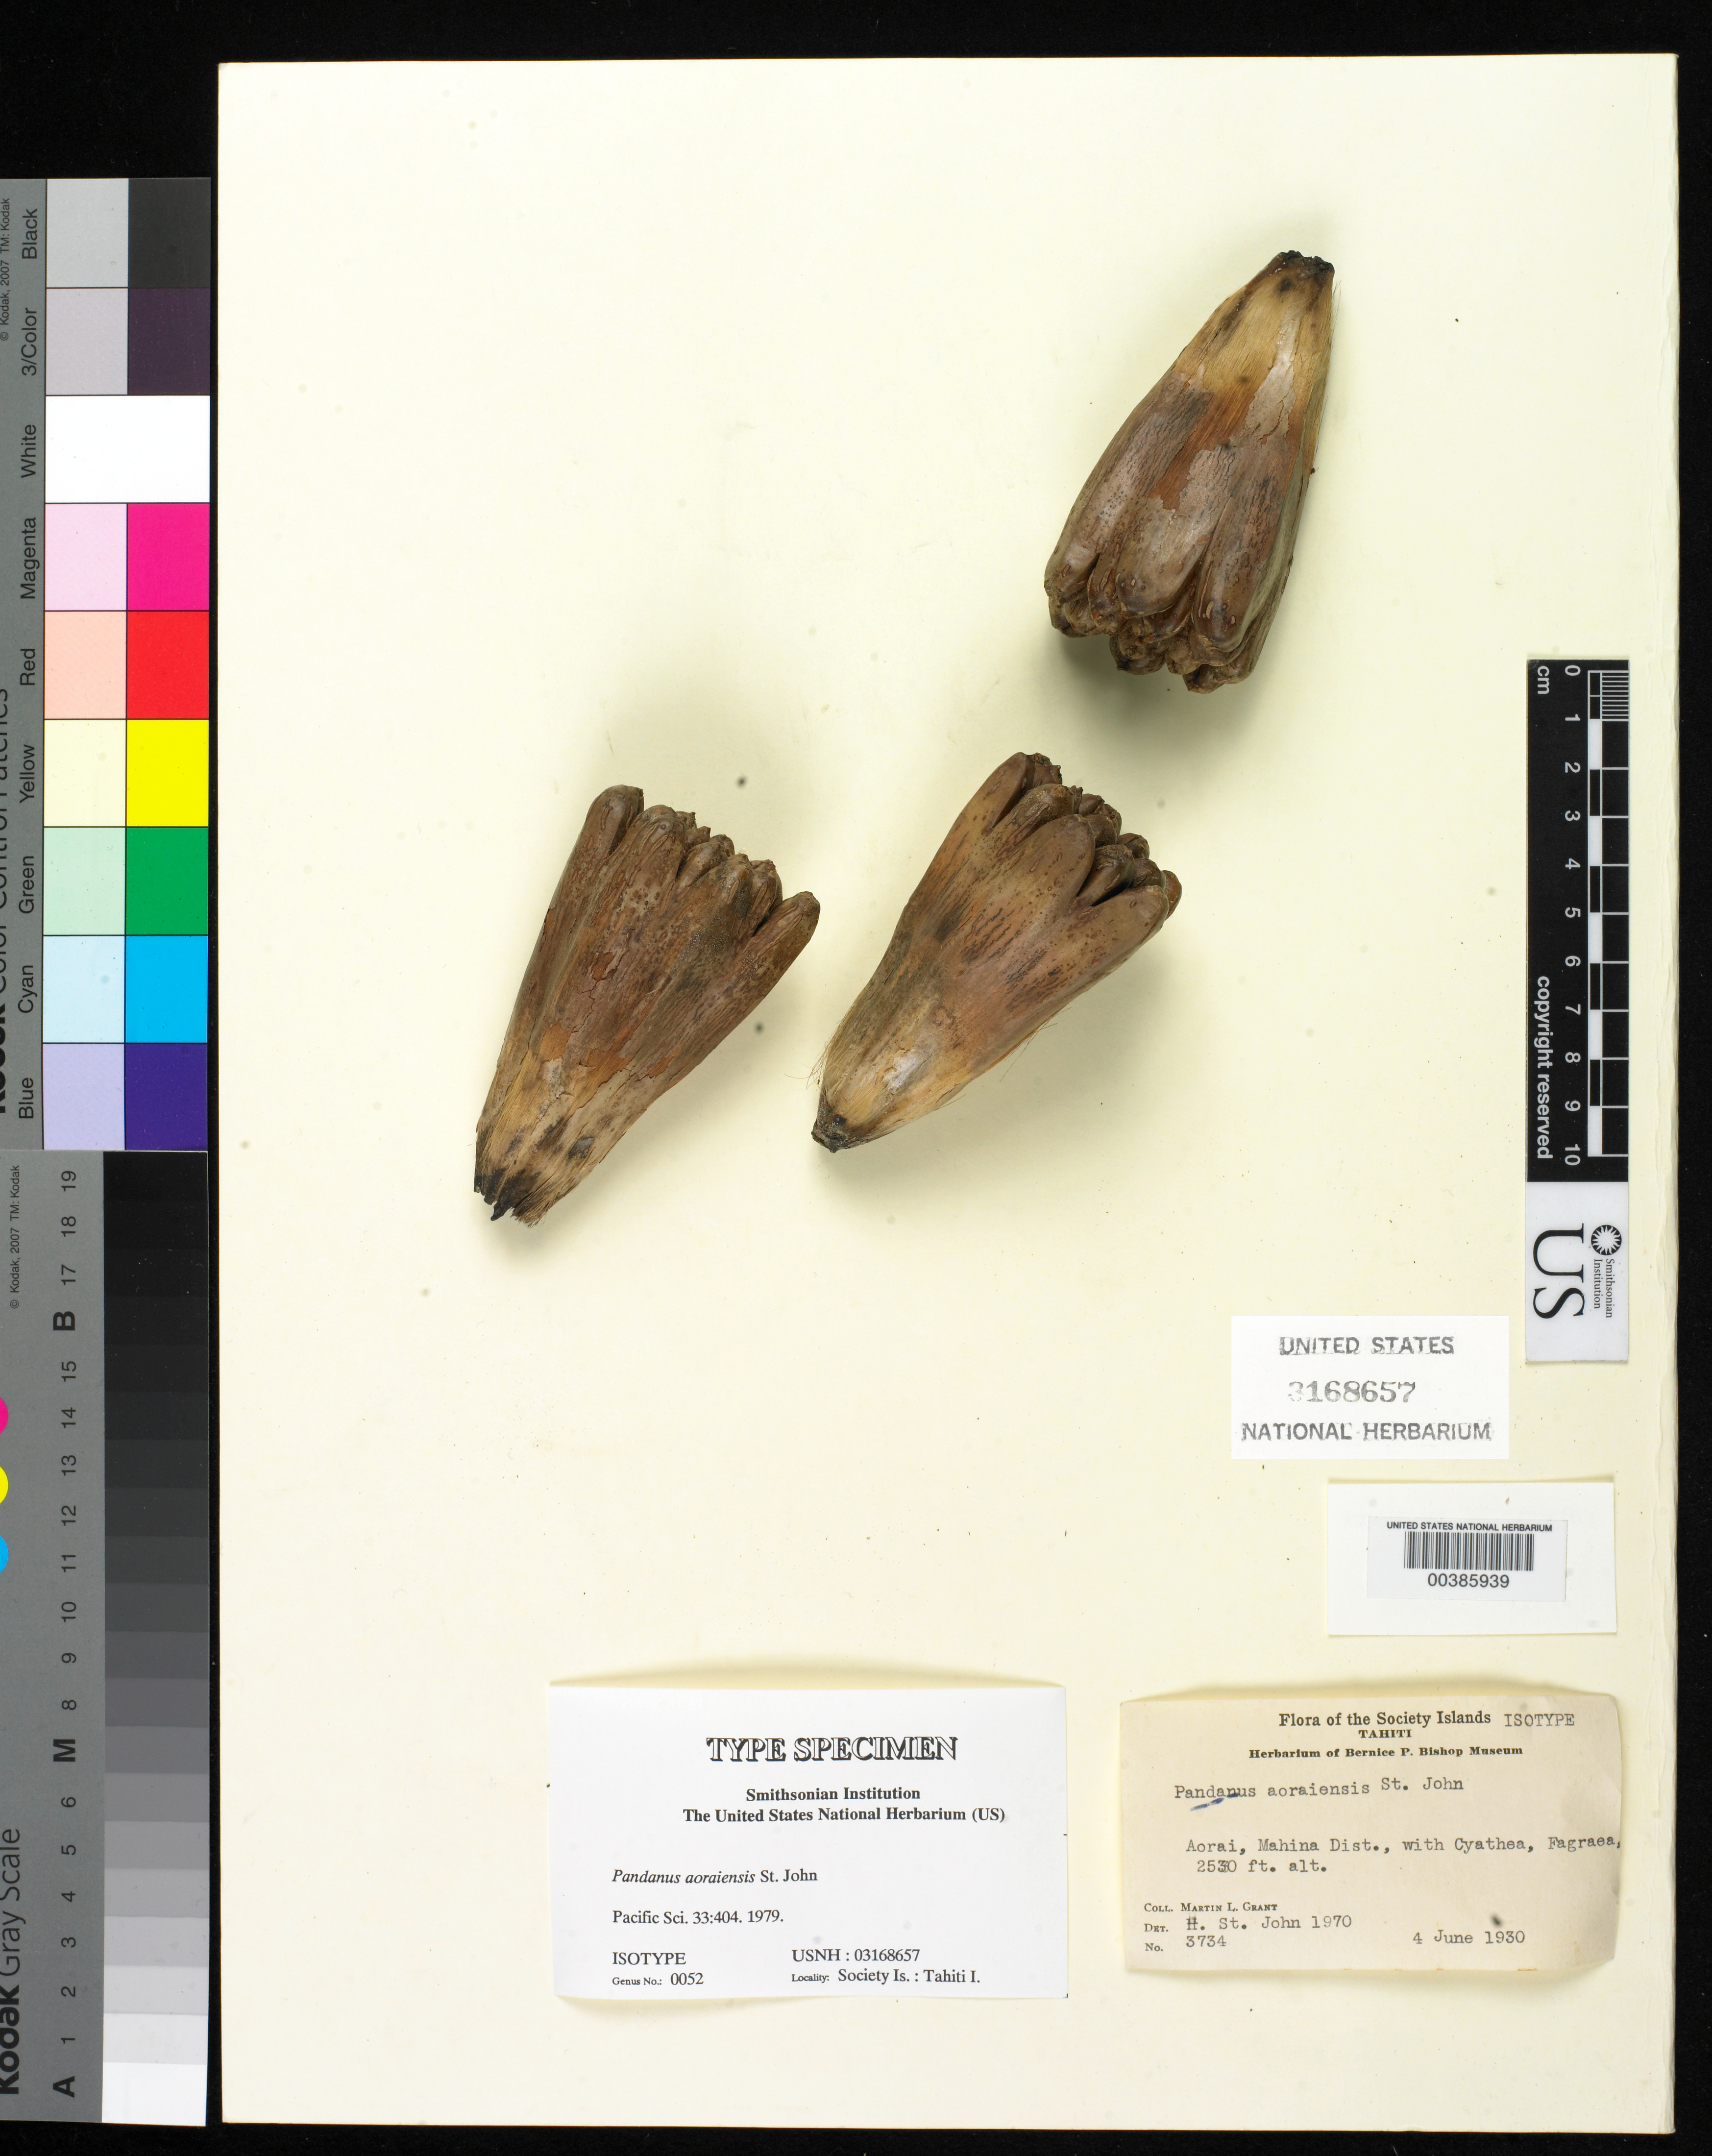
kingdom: Plantae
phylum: Tracheophyta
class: Liliopsida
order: Pandanales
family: Pandanaceae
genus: Pandanus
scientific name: Pandanus aoraiensis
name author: H. St. John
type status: Isotype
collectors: H. St. John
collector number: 3734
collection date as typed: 04 Jun 1930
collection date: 1930-06-04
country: French Polynesia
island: Tahiti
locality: Aorai, Mahina dist. [Society Is.]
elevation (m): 2530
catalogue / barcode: US 3168657